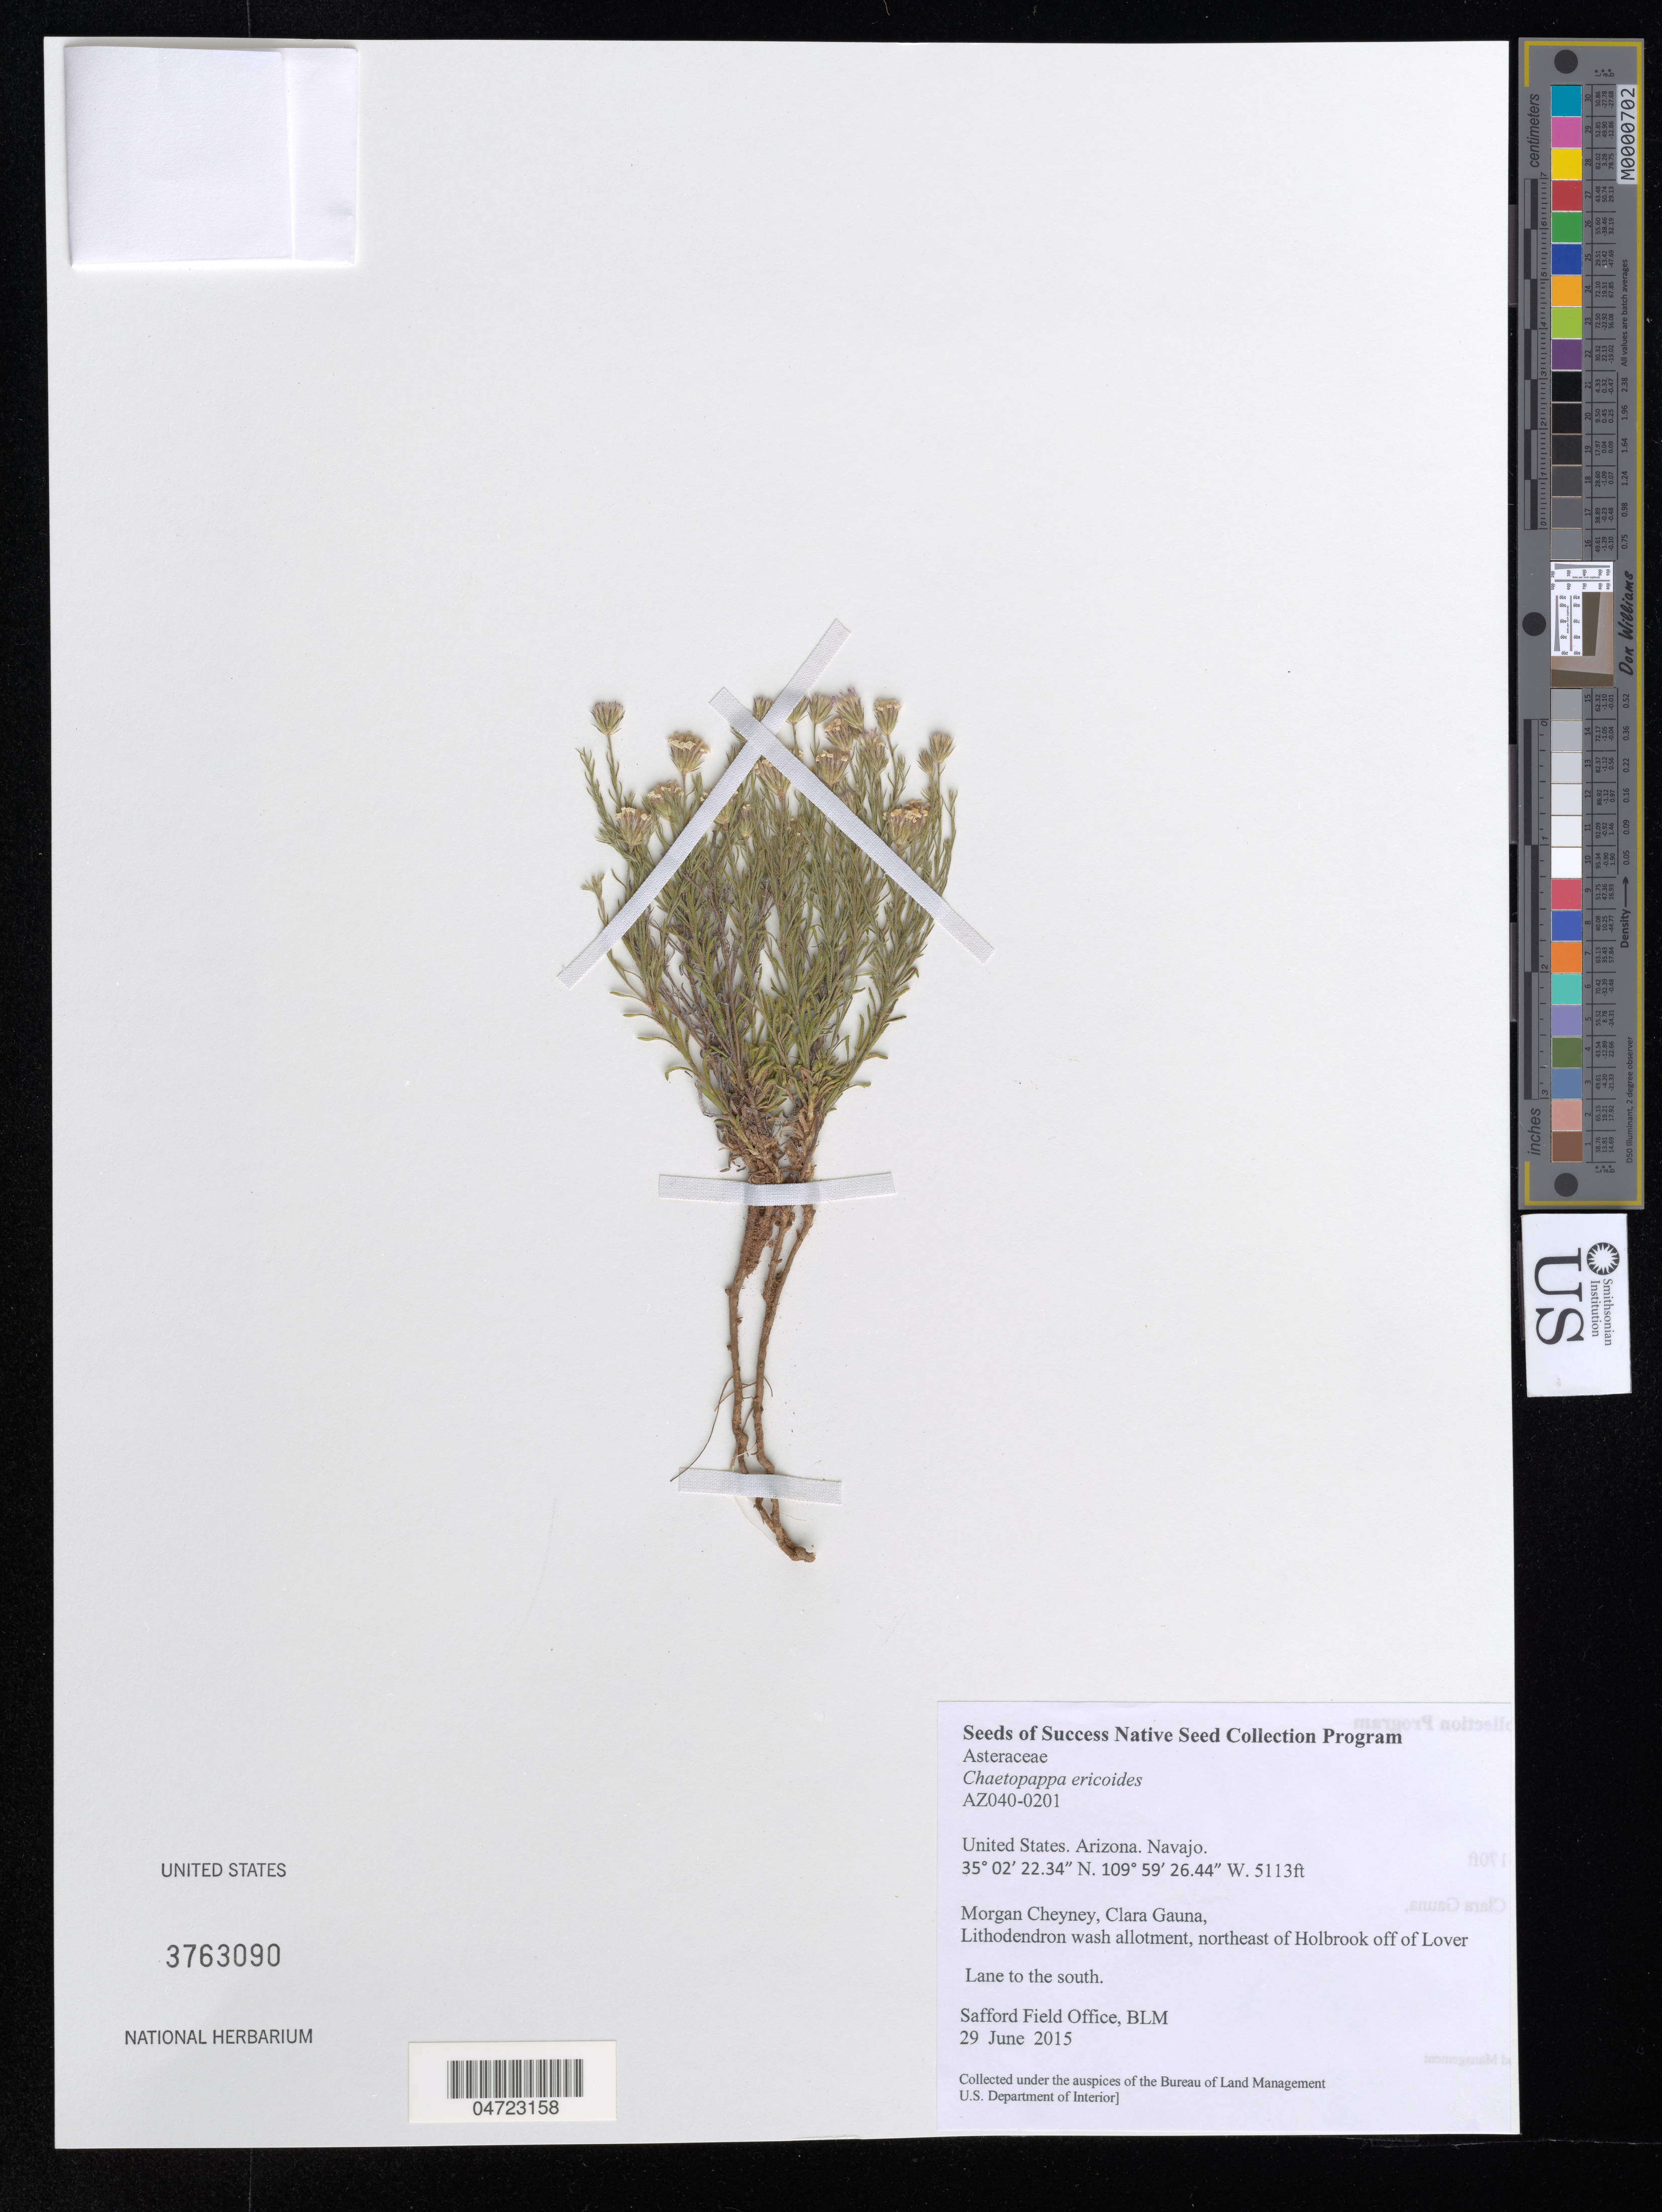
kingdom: Plantae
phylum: Tracheophyta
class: Magnoliopsida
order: Asterales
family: Asteraceae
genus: Chaetopappa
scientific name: Chaetopappa ericoides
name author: (Torr.) G.L. Nesom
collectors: M. Cheyney & C. Gauna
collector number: AZ040-0201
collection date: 2015-06-29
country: United States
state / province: Arizona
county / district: Navajo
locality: Navajo. Lithodendron wash allotment, northeast of Holbrook off of Lover.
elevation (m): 1558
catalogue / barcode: US 3763090